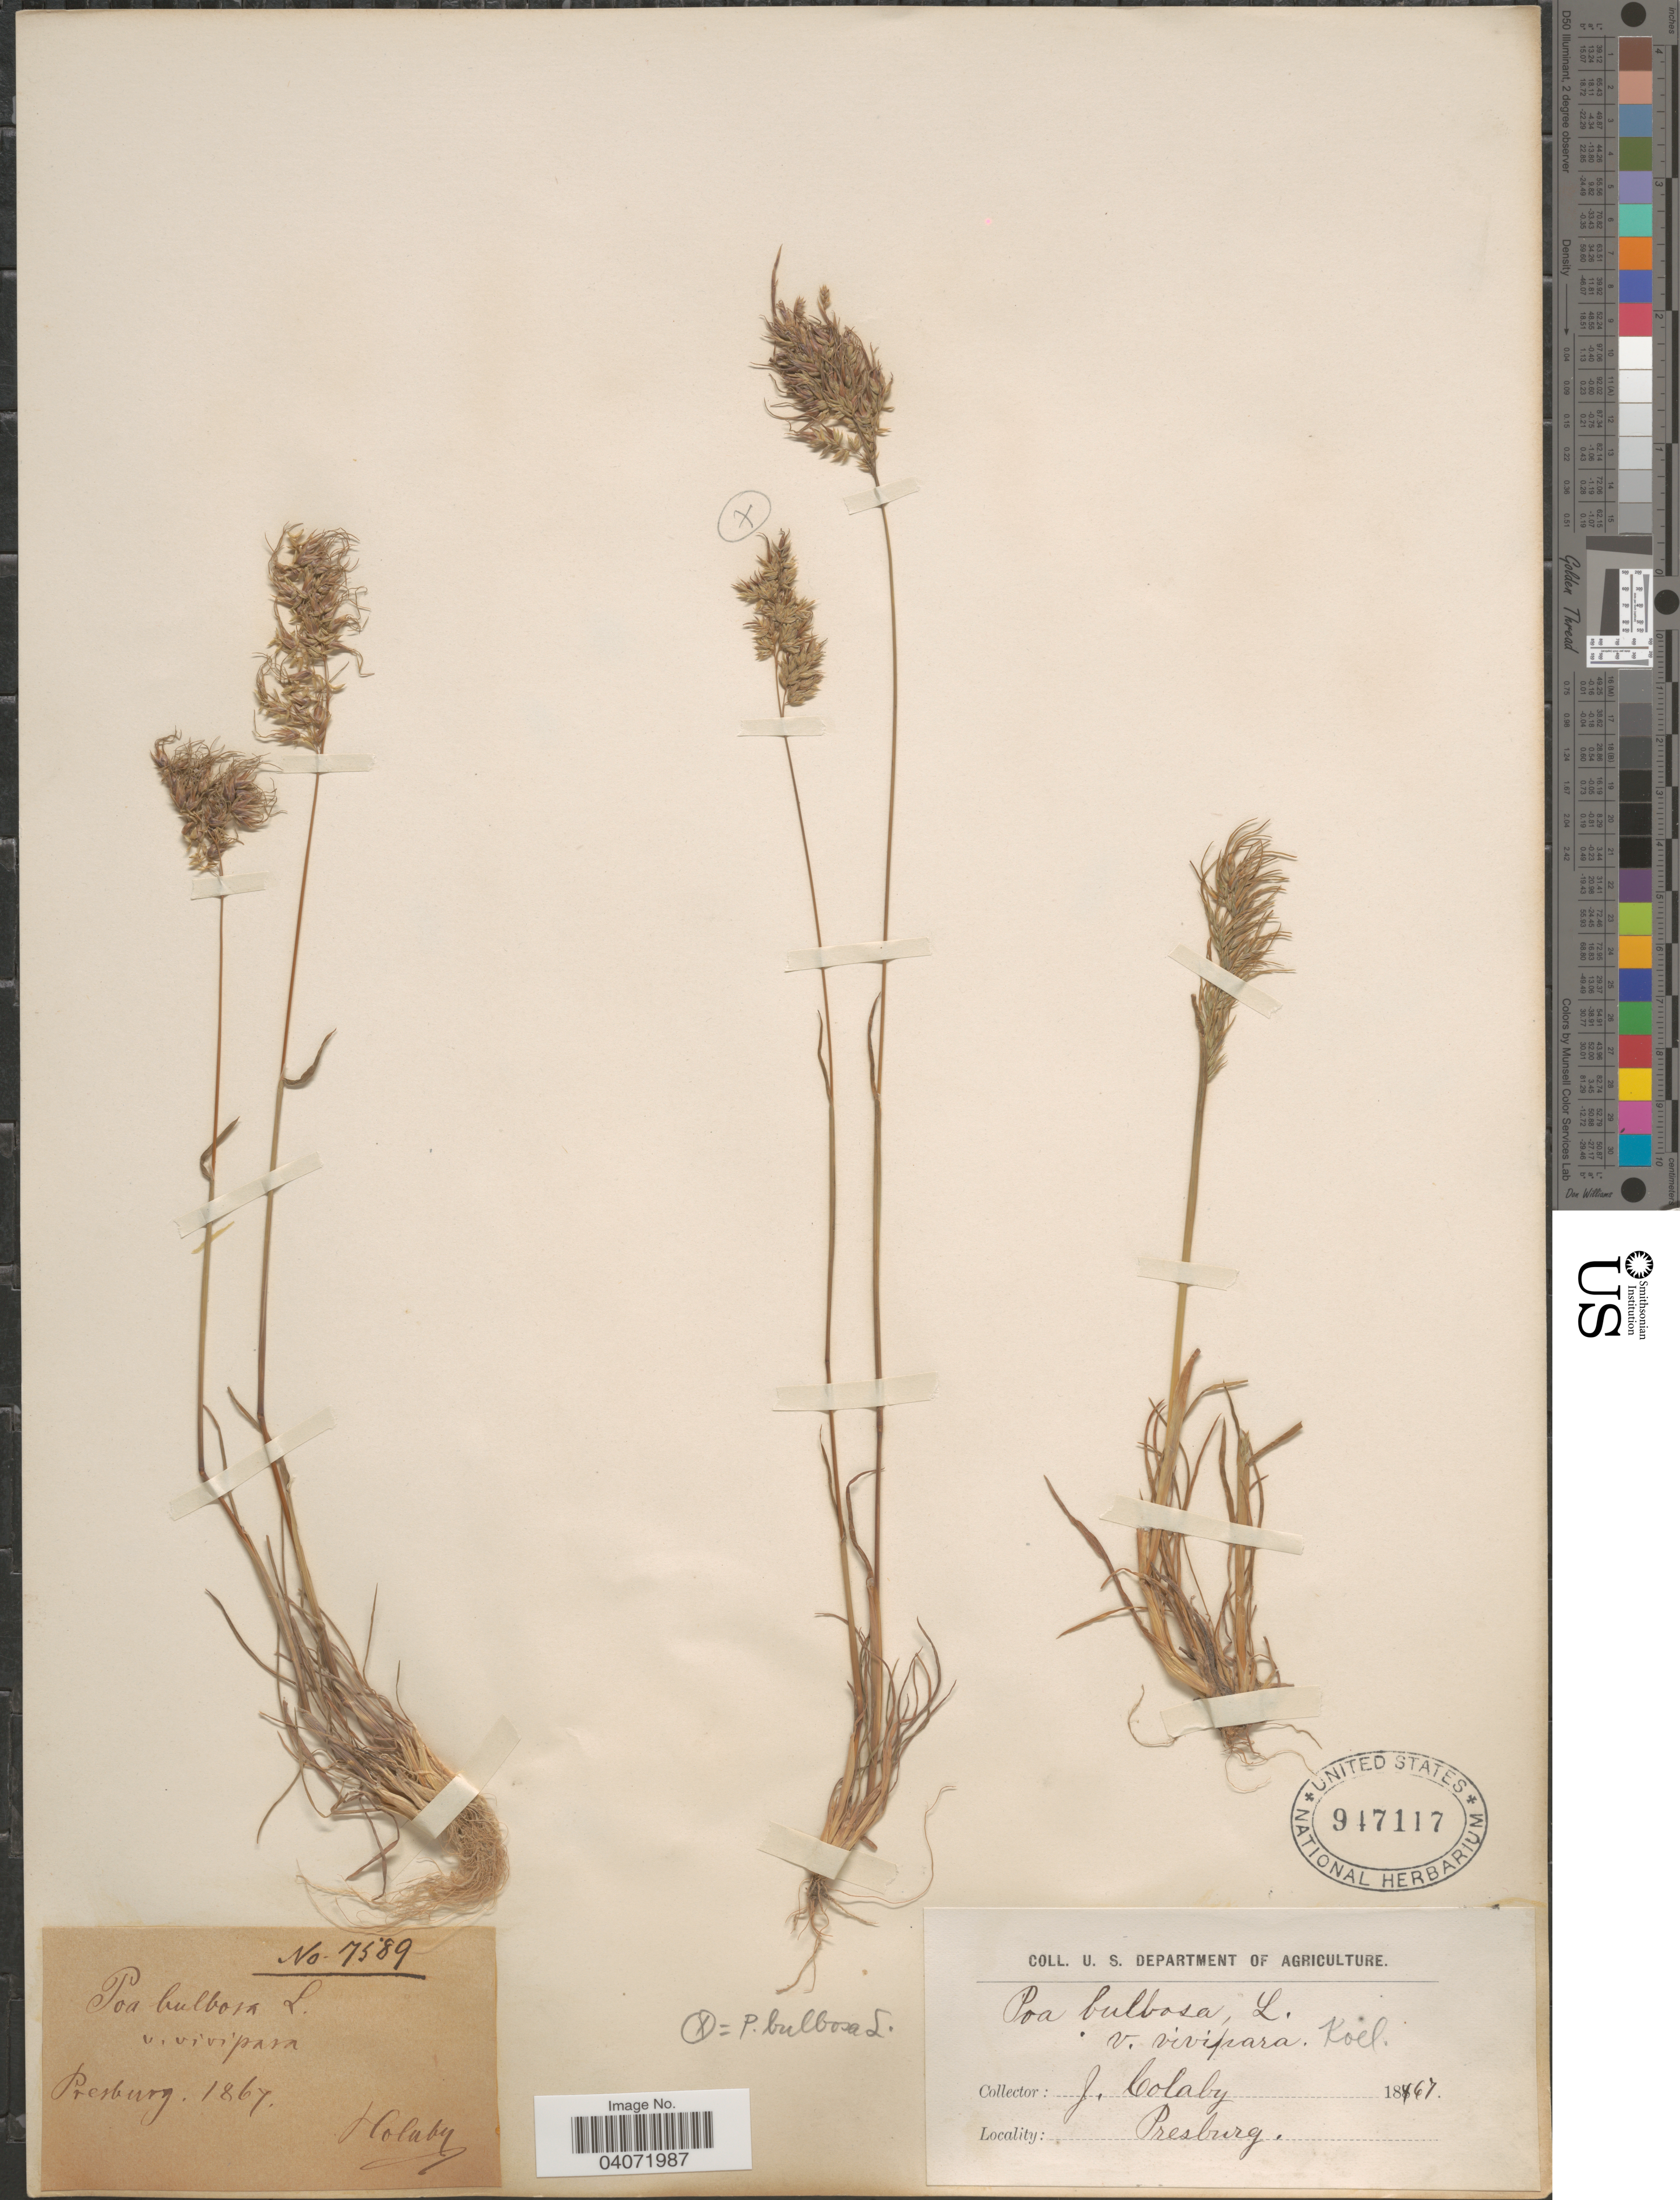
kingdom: Plantae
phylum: Tracheophyta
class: Liliopsida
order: Poales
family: Poaceae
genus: Poa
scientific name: Poa bulbosa subsp. bulbosa var. vivipara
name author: Koeler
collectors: J. Colaby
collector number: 7589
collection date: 1867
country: Slovakia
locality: Presburg.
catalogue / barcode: US 947117